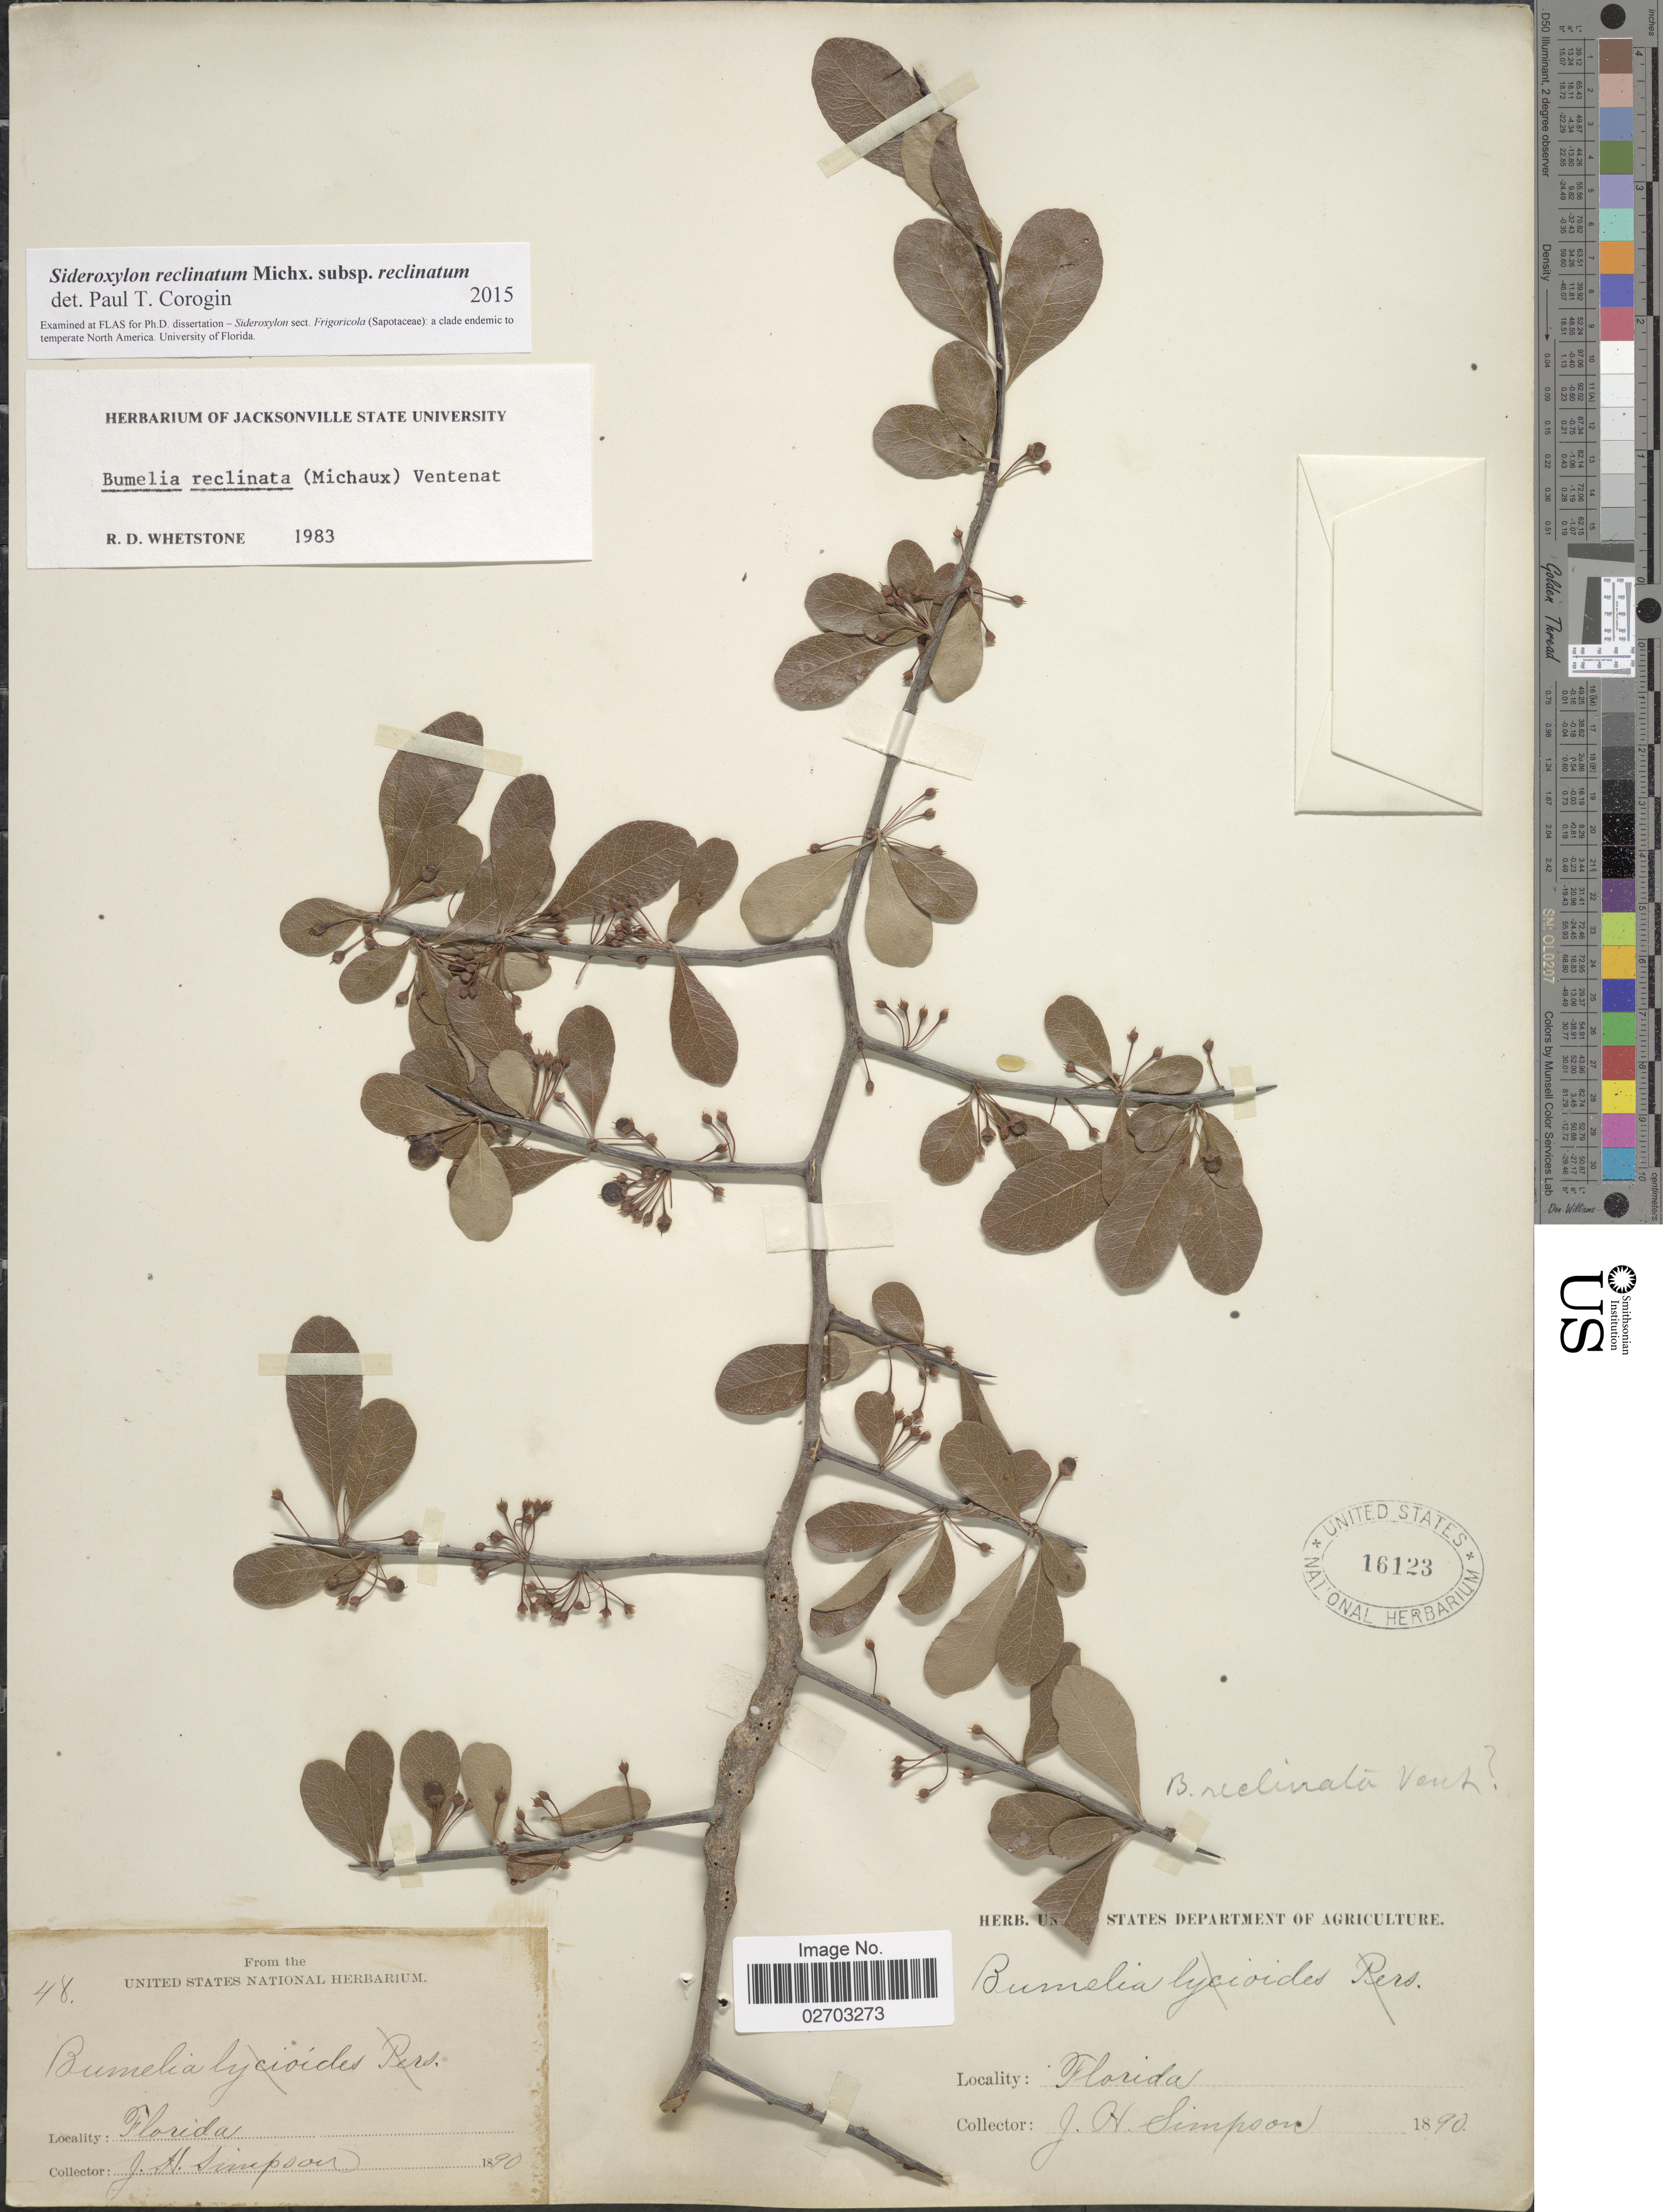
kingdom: Plantae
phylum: Tracheophyta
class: Magnoliopsida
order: Ericales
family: Sapotaceae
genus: Sideroxylon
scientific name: Sideroxylon reclinatum Michx. subsp. reclinatum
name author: Michx.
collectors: J. H. Simpson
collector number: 48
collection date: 1890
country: United States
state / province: Florida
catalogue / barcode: US 16123